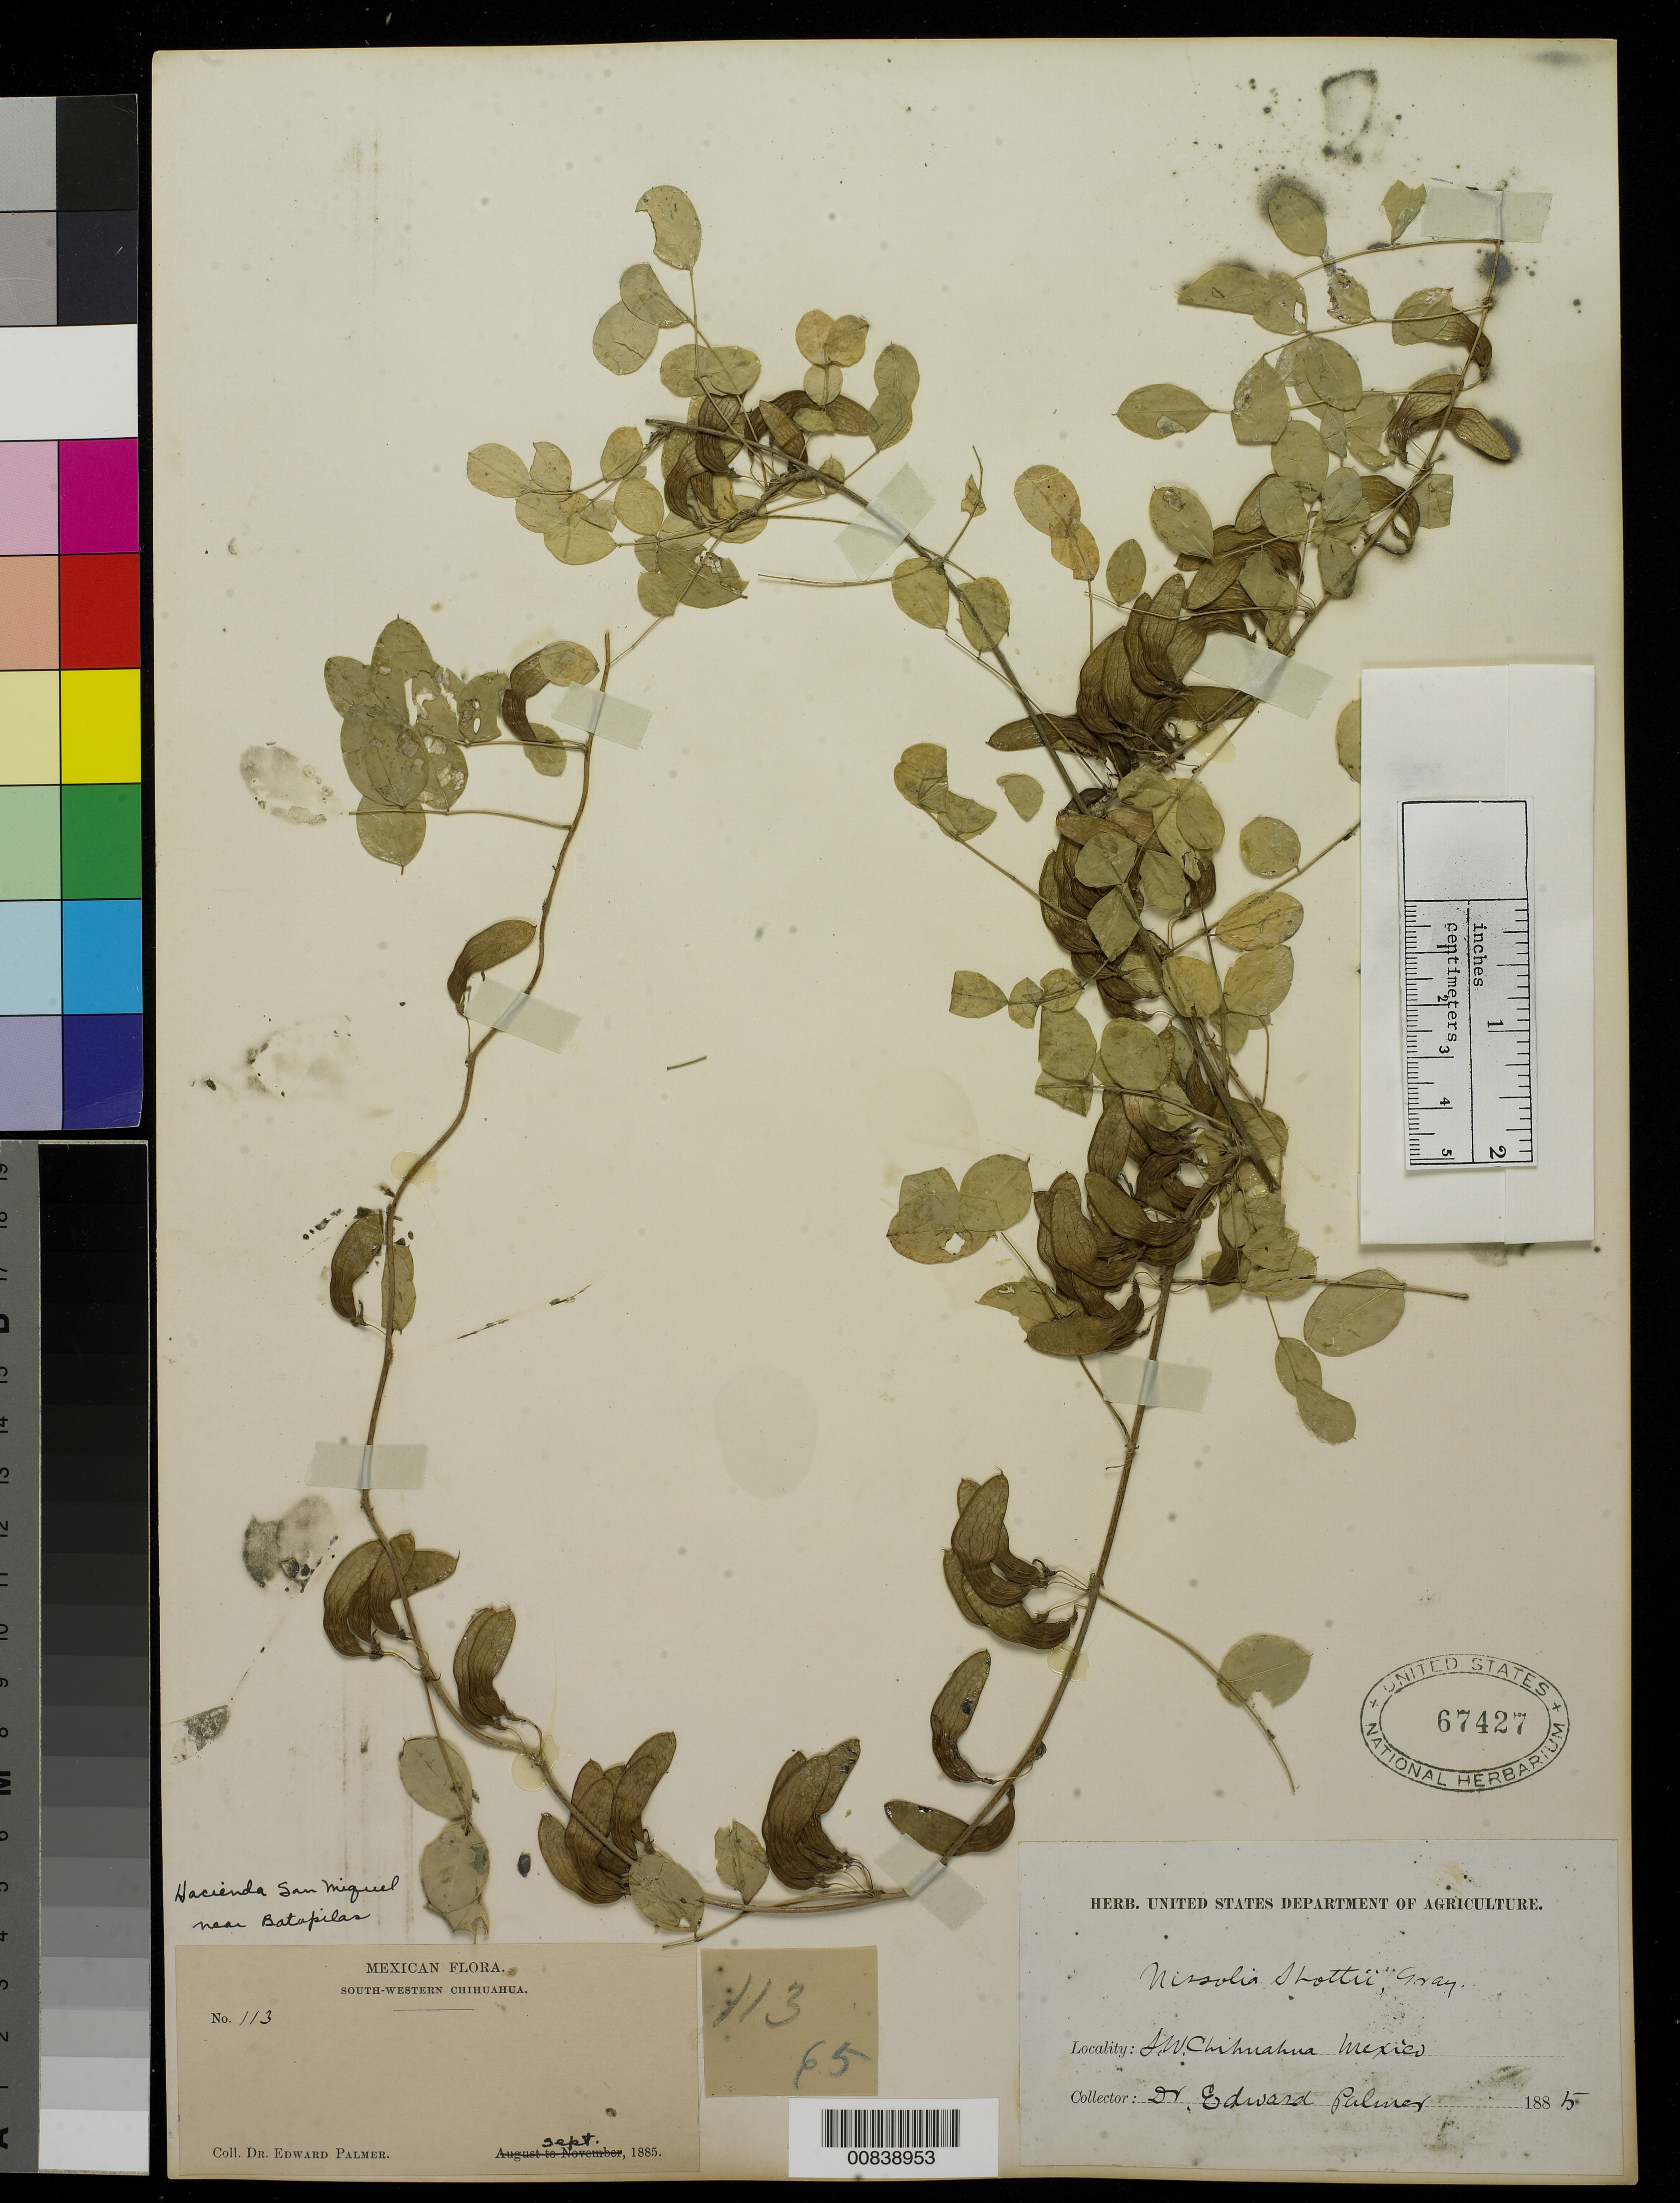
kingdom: Plantae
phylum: Tracheophyta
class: Magnoliopsida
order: Fabales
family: Fabaceae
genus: Nissolia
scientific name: Nissolia schottii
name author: A. Gray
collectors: E. Palmer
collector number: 113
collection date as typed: Sep 1885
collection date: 1885-09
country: Mexico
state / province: Chihuahua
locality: South-Western Chihuahua. Hacienda San Miguel near Batopilas.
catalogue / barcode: US 67427